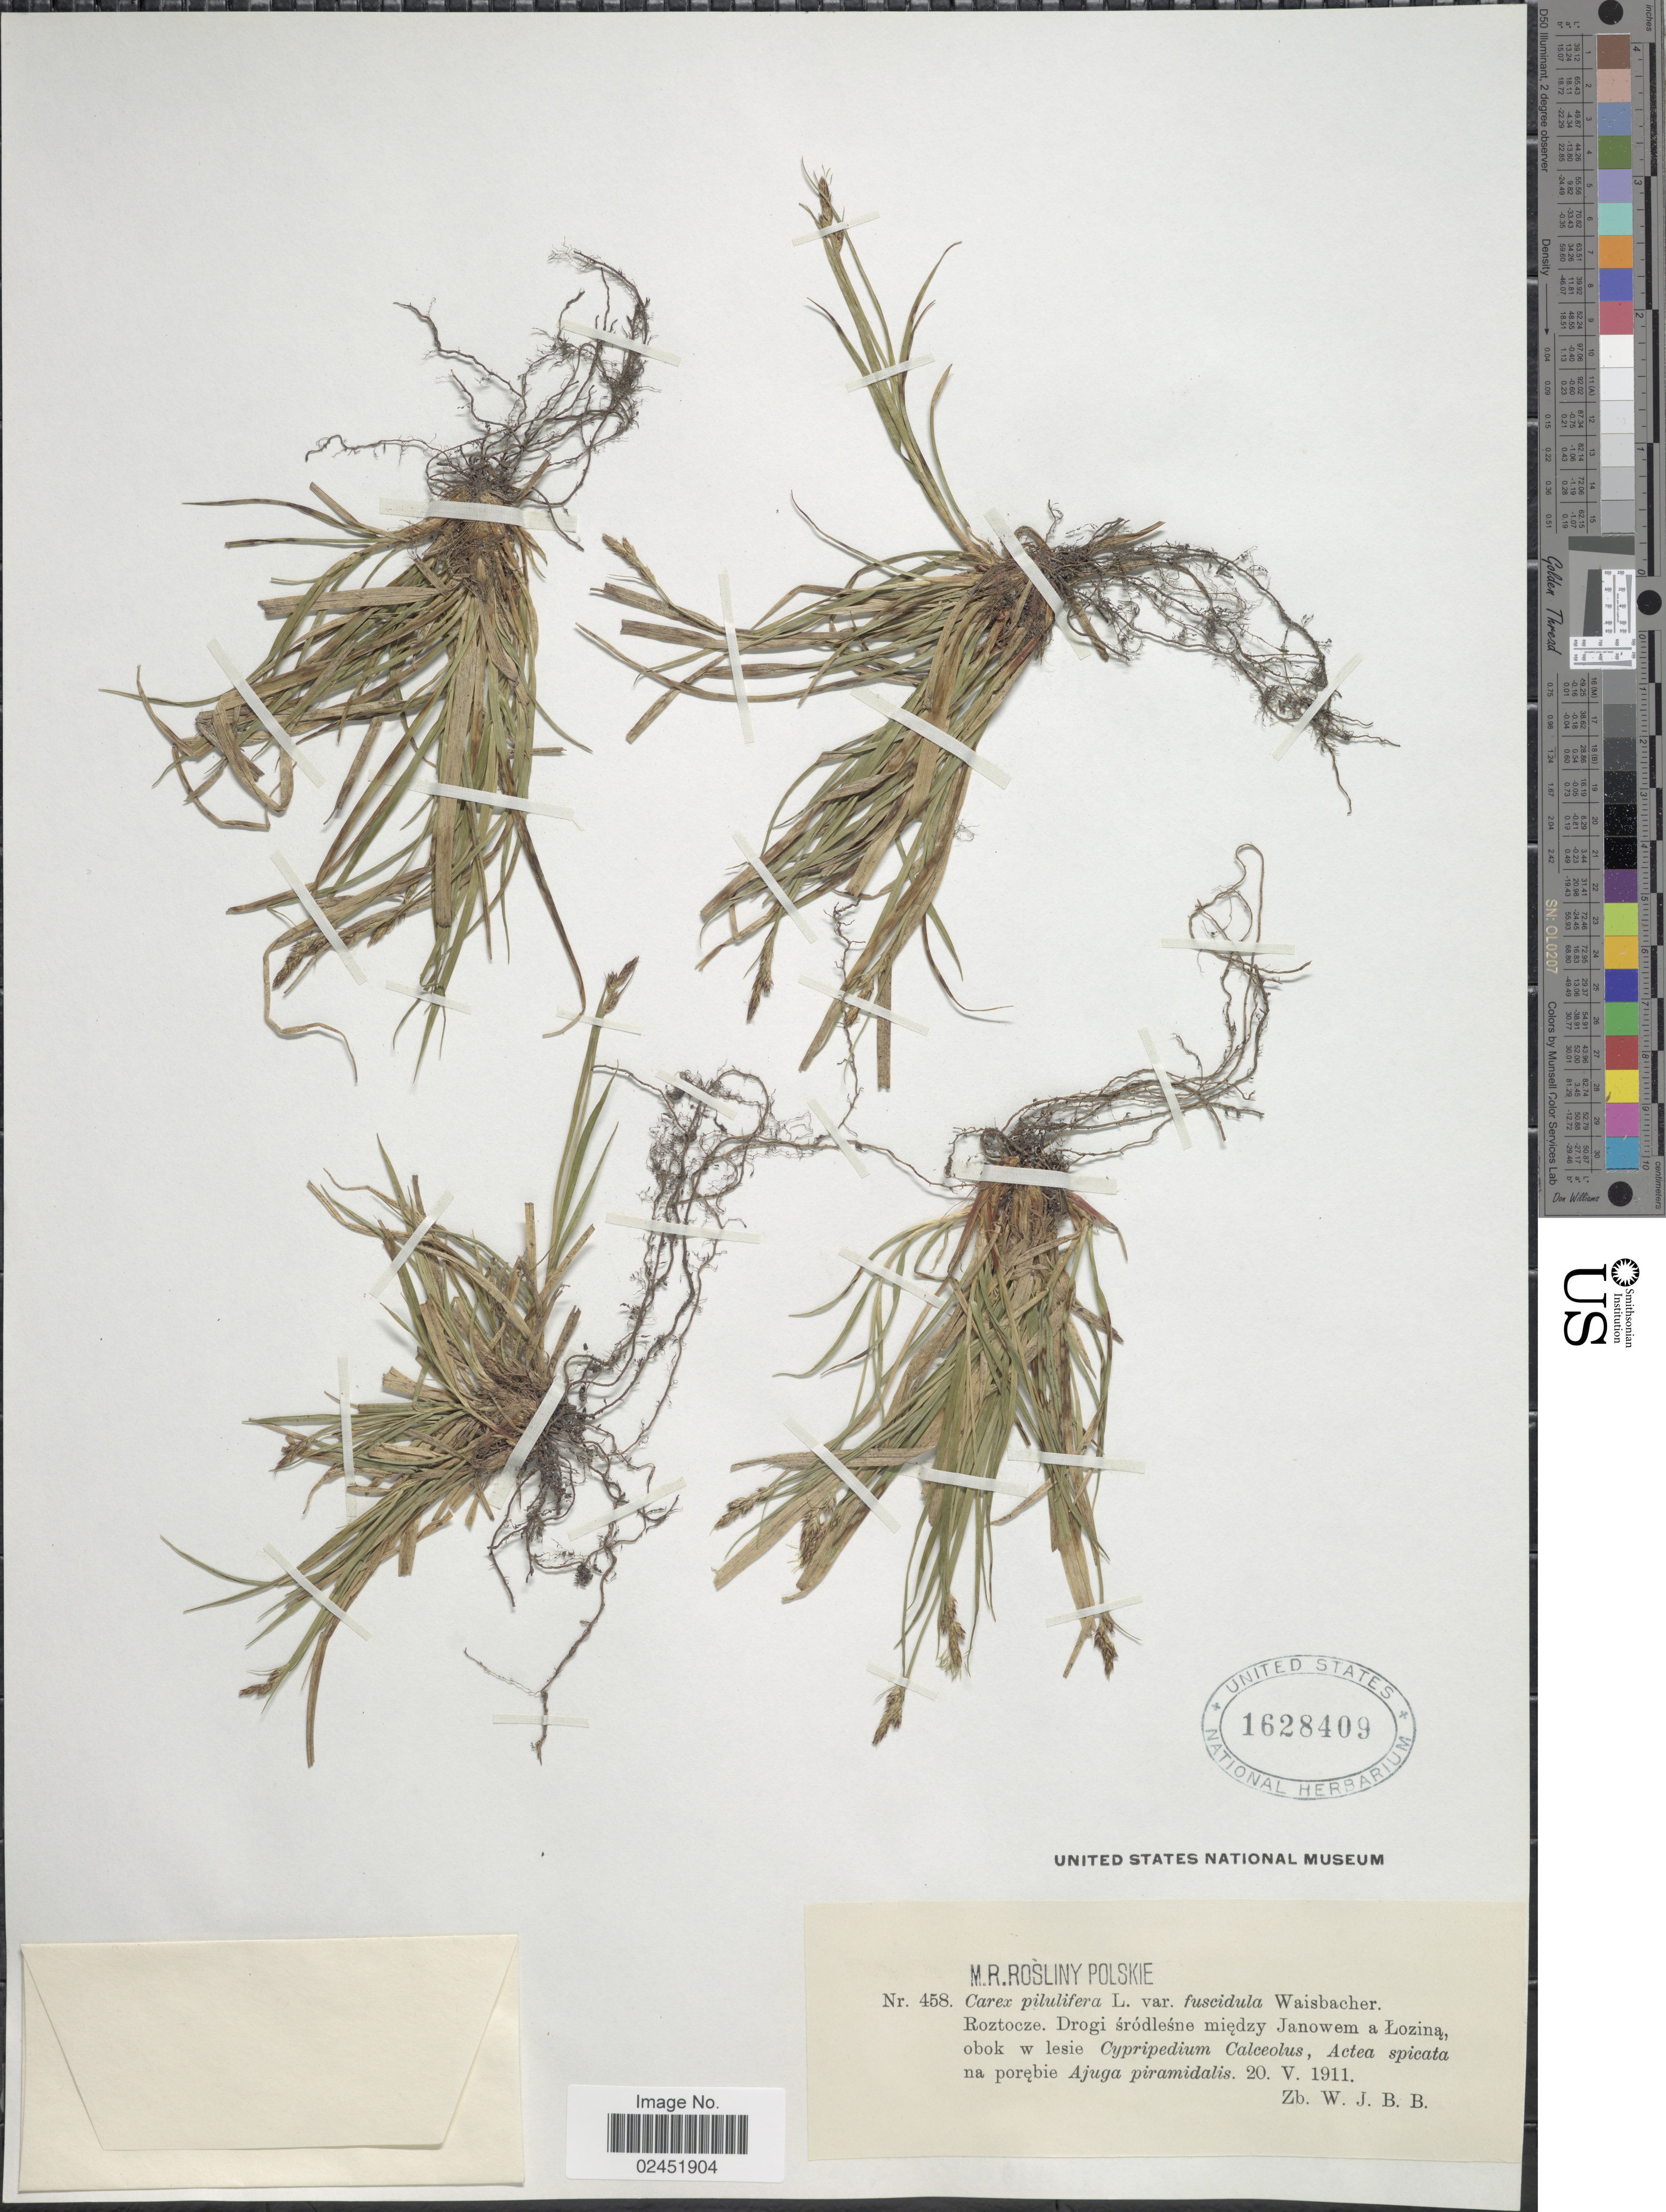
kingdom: Plantae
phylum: Tracheophyta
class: Liliopsida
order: Poales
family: Cyperaceae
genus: Carex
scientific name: Carex pilulifera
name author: L.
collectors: W. J. B. B.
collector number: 458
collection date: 1911-05-20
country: Poland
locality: Roztocze. Drogí srólesne miedzy Janowem a Lozina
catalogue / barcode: US 1628409